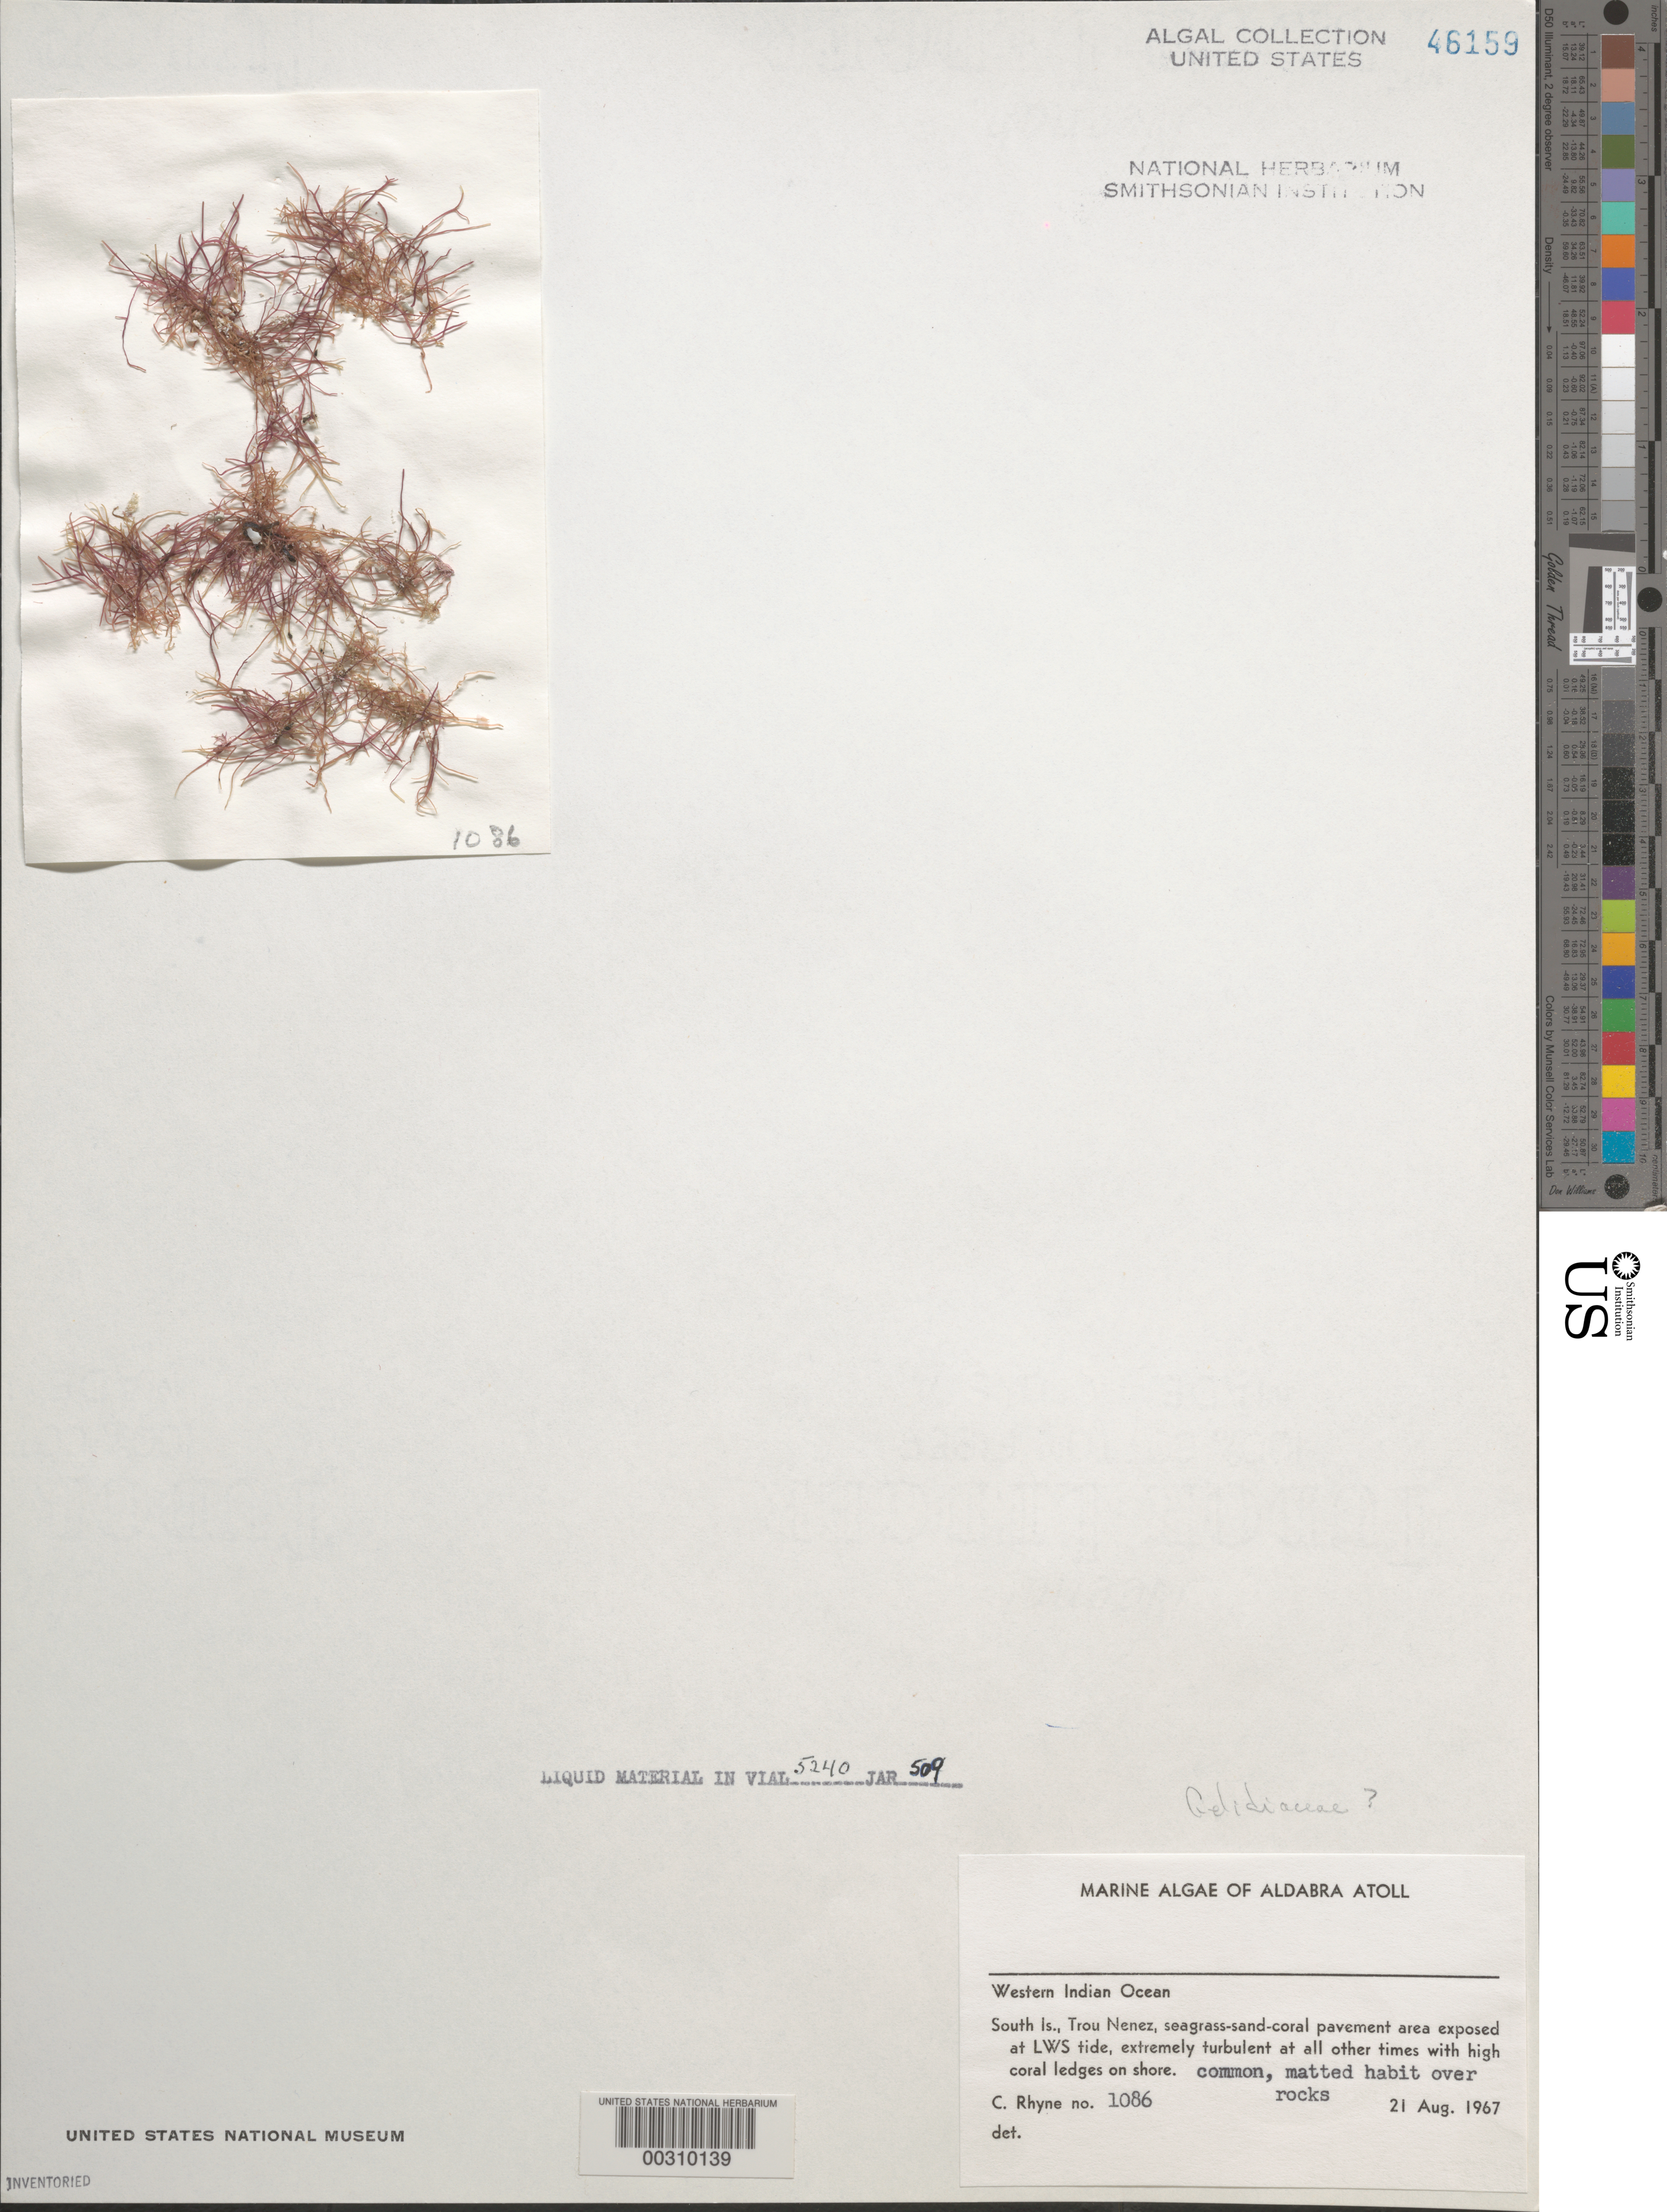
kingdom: Plantae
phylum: Rhodophyta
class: Florideophyceae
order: Gelidiales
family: Gelidiaceae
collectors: C. Rhyne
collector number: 1086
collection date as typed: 21 Aug 1967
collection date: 1967-08-21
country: Seychelles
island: Aldabra Atoll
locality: Trou Nenez, South Islet.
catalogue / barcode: US 46159